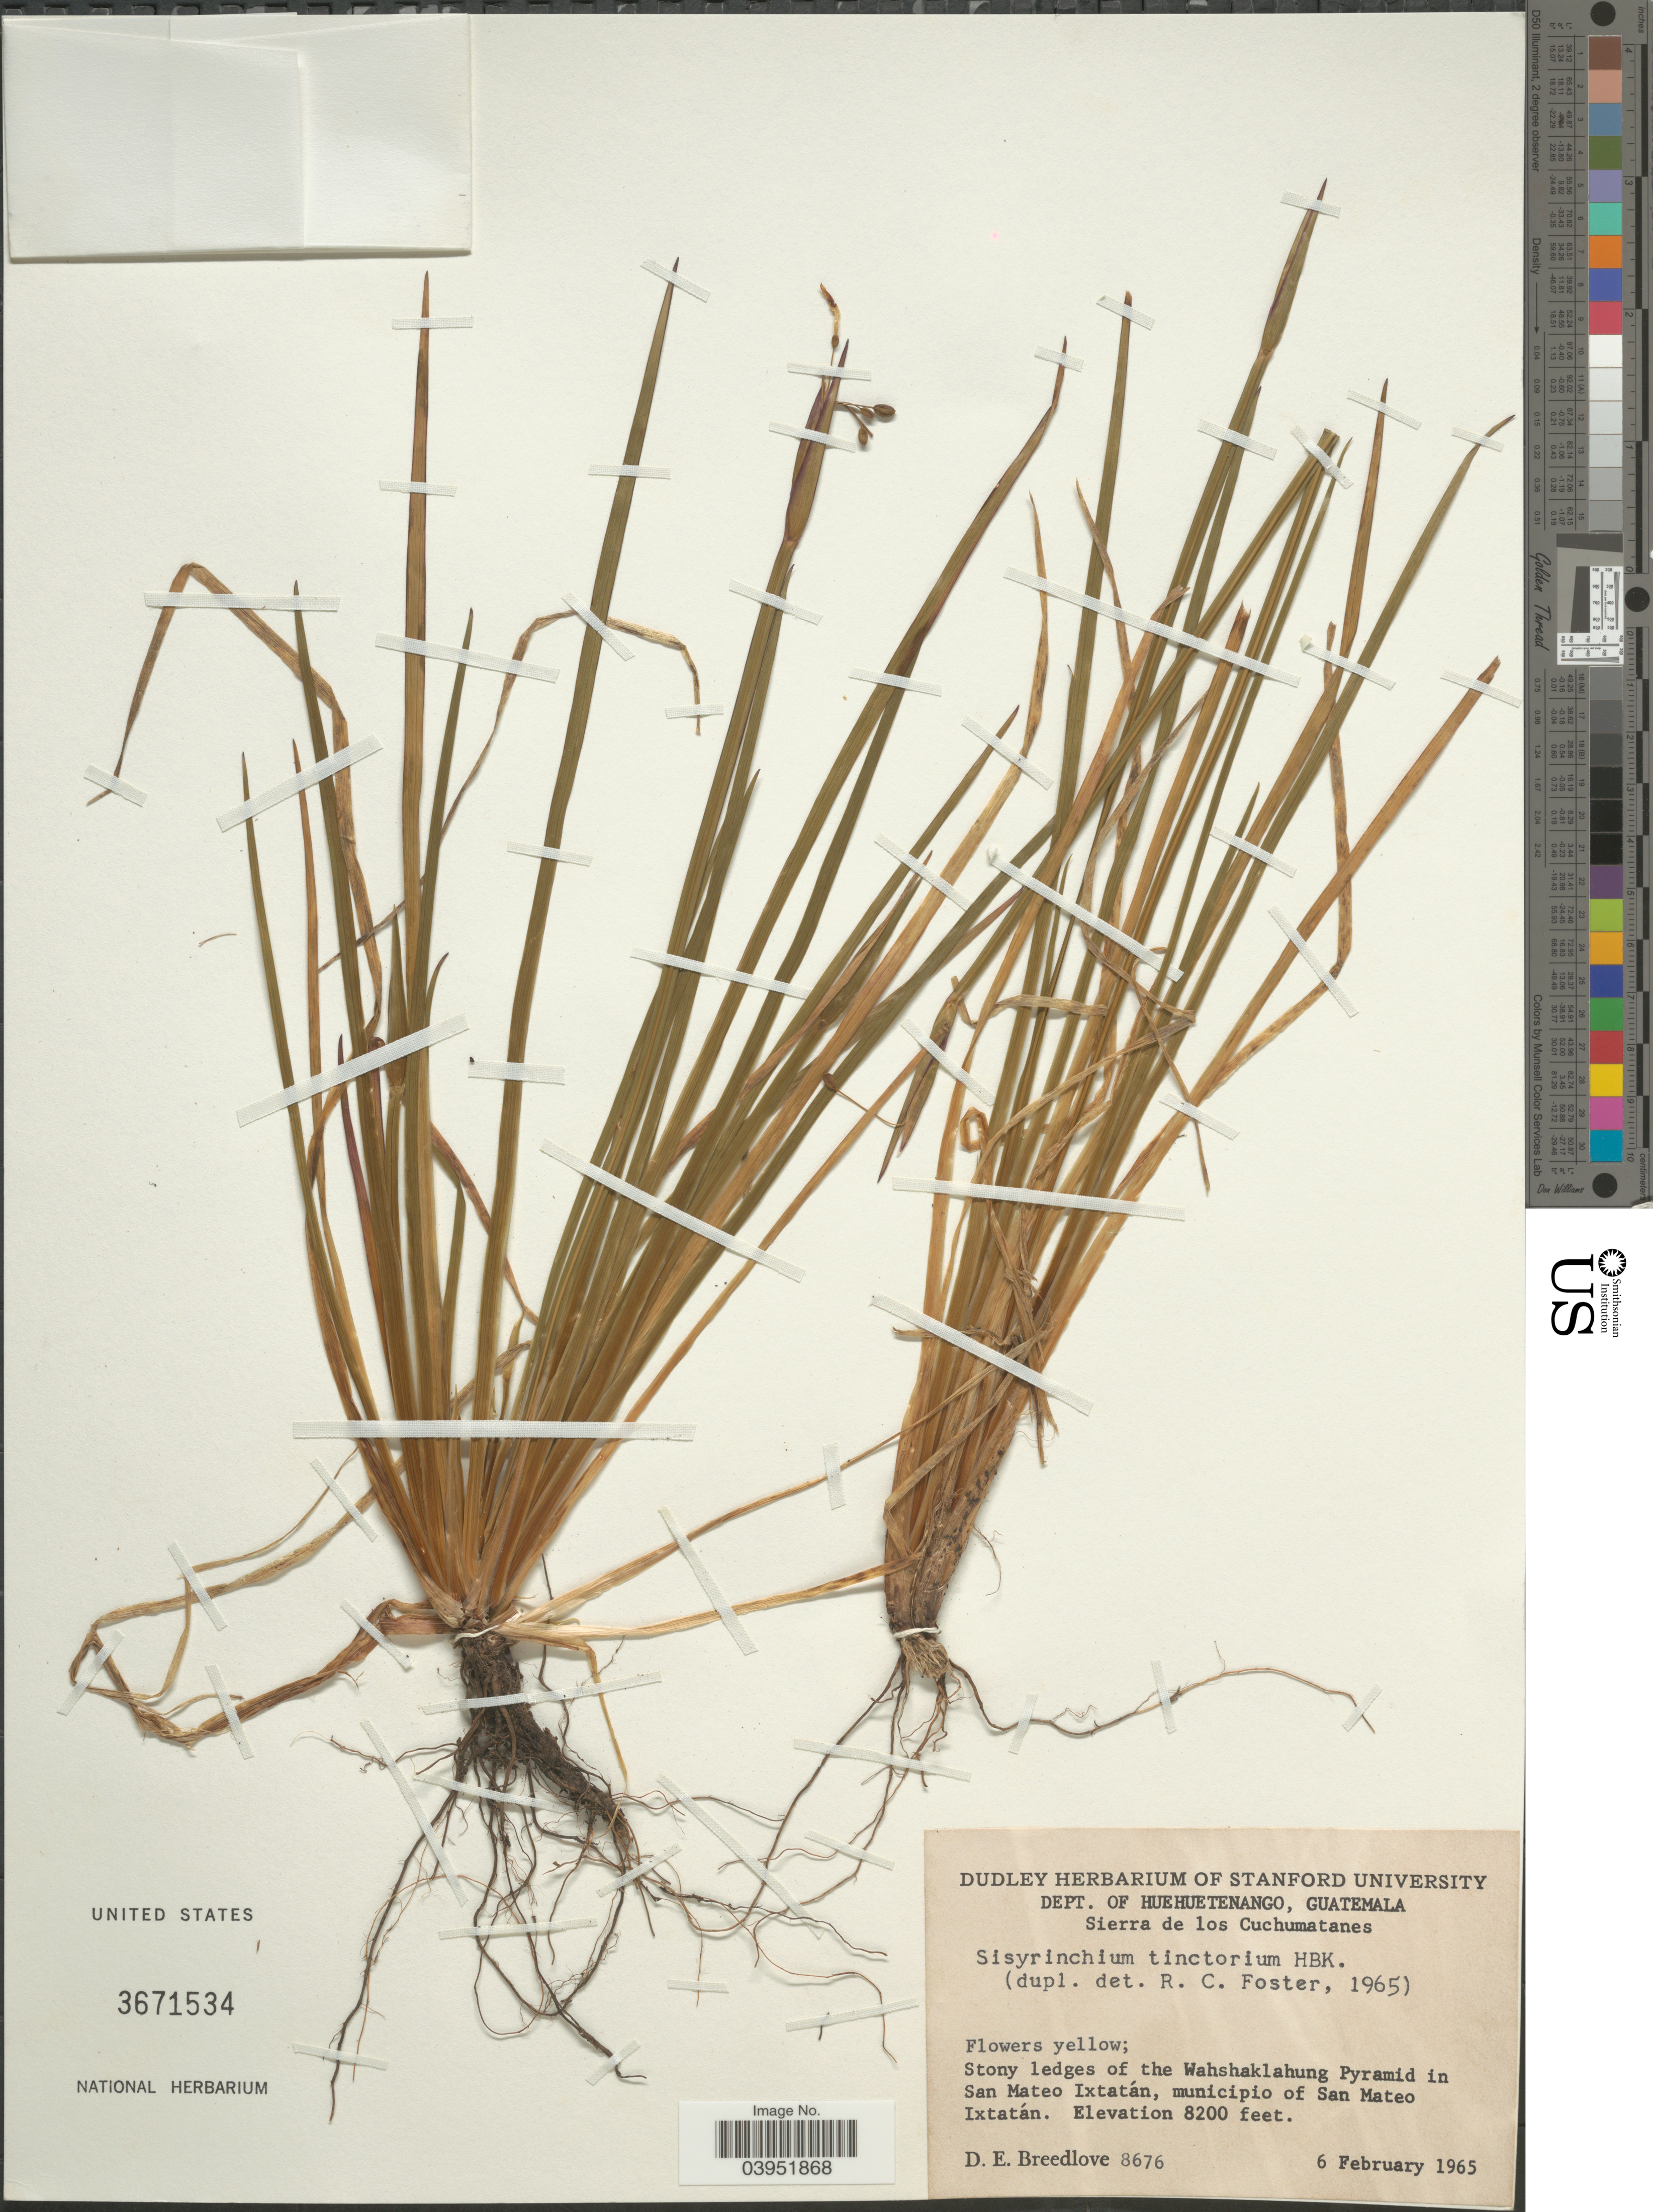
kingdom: Plantae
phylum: Tracheophyta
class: Liliopsida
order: Asparagales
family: Iridaceae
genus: Sisyrinchium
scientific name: Sisyrinchium tinctorium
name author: Kunth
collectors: D. E. Breedlove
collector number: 8676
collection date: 1965-02-06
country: Guatemala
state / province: Huehuetenango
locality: Dept. of Huehuetenango. Sierra de los Cuchumatanes. Stony ledges of the Wahshaklahung Pyramid in San Mateo Ixtatán, municipio of San Mateo Ixtatán.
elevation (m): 2499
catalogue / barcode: US 3671534